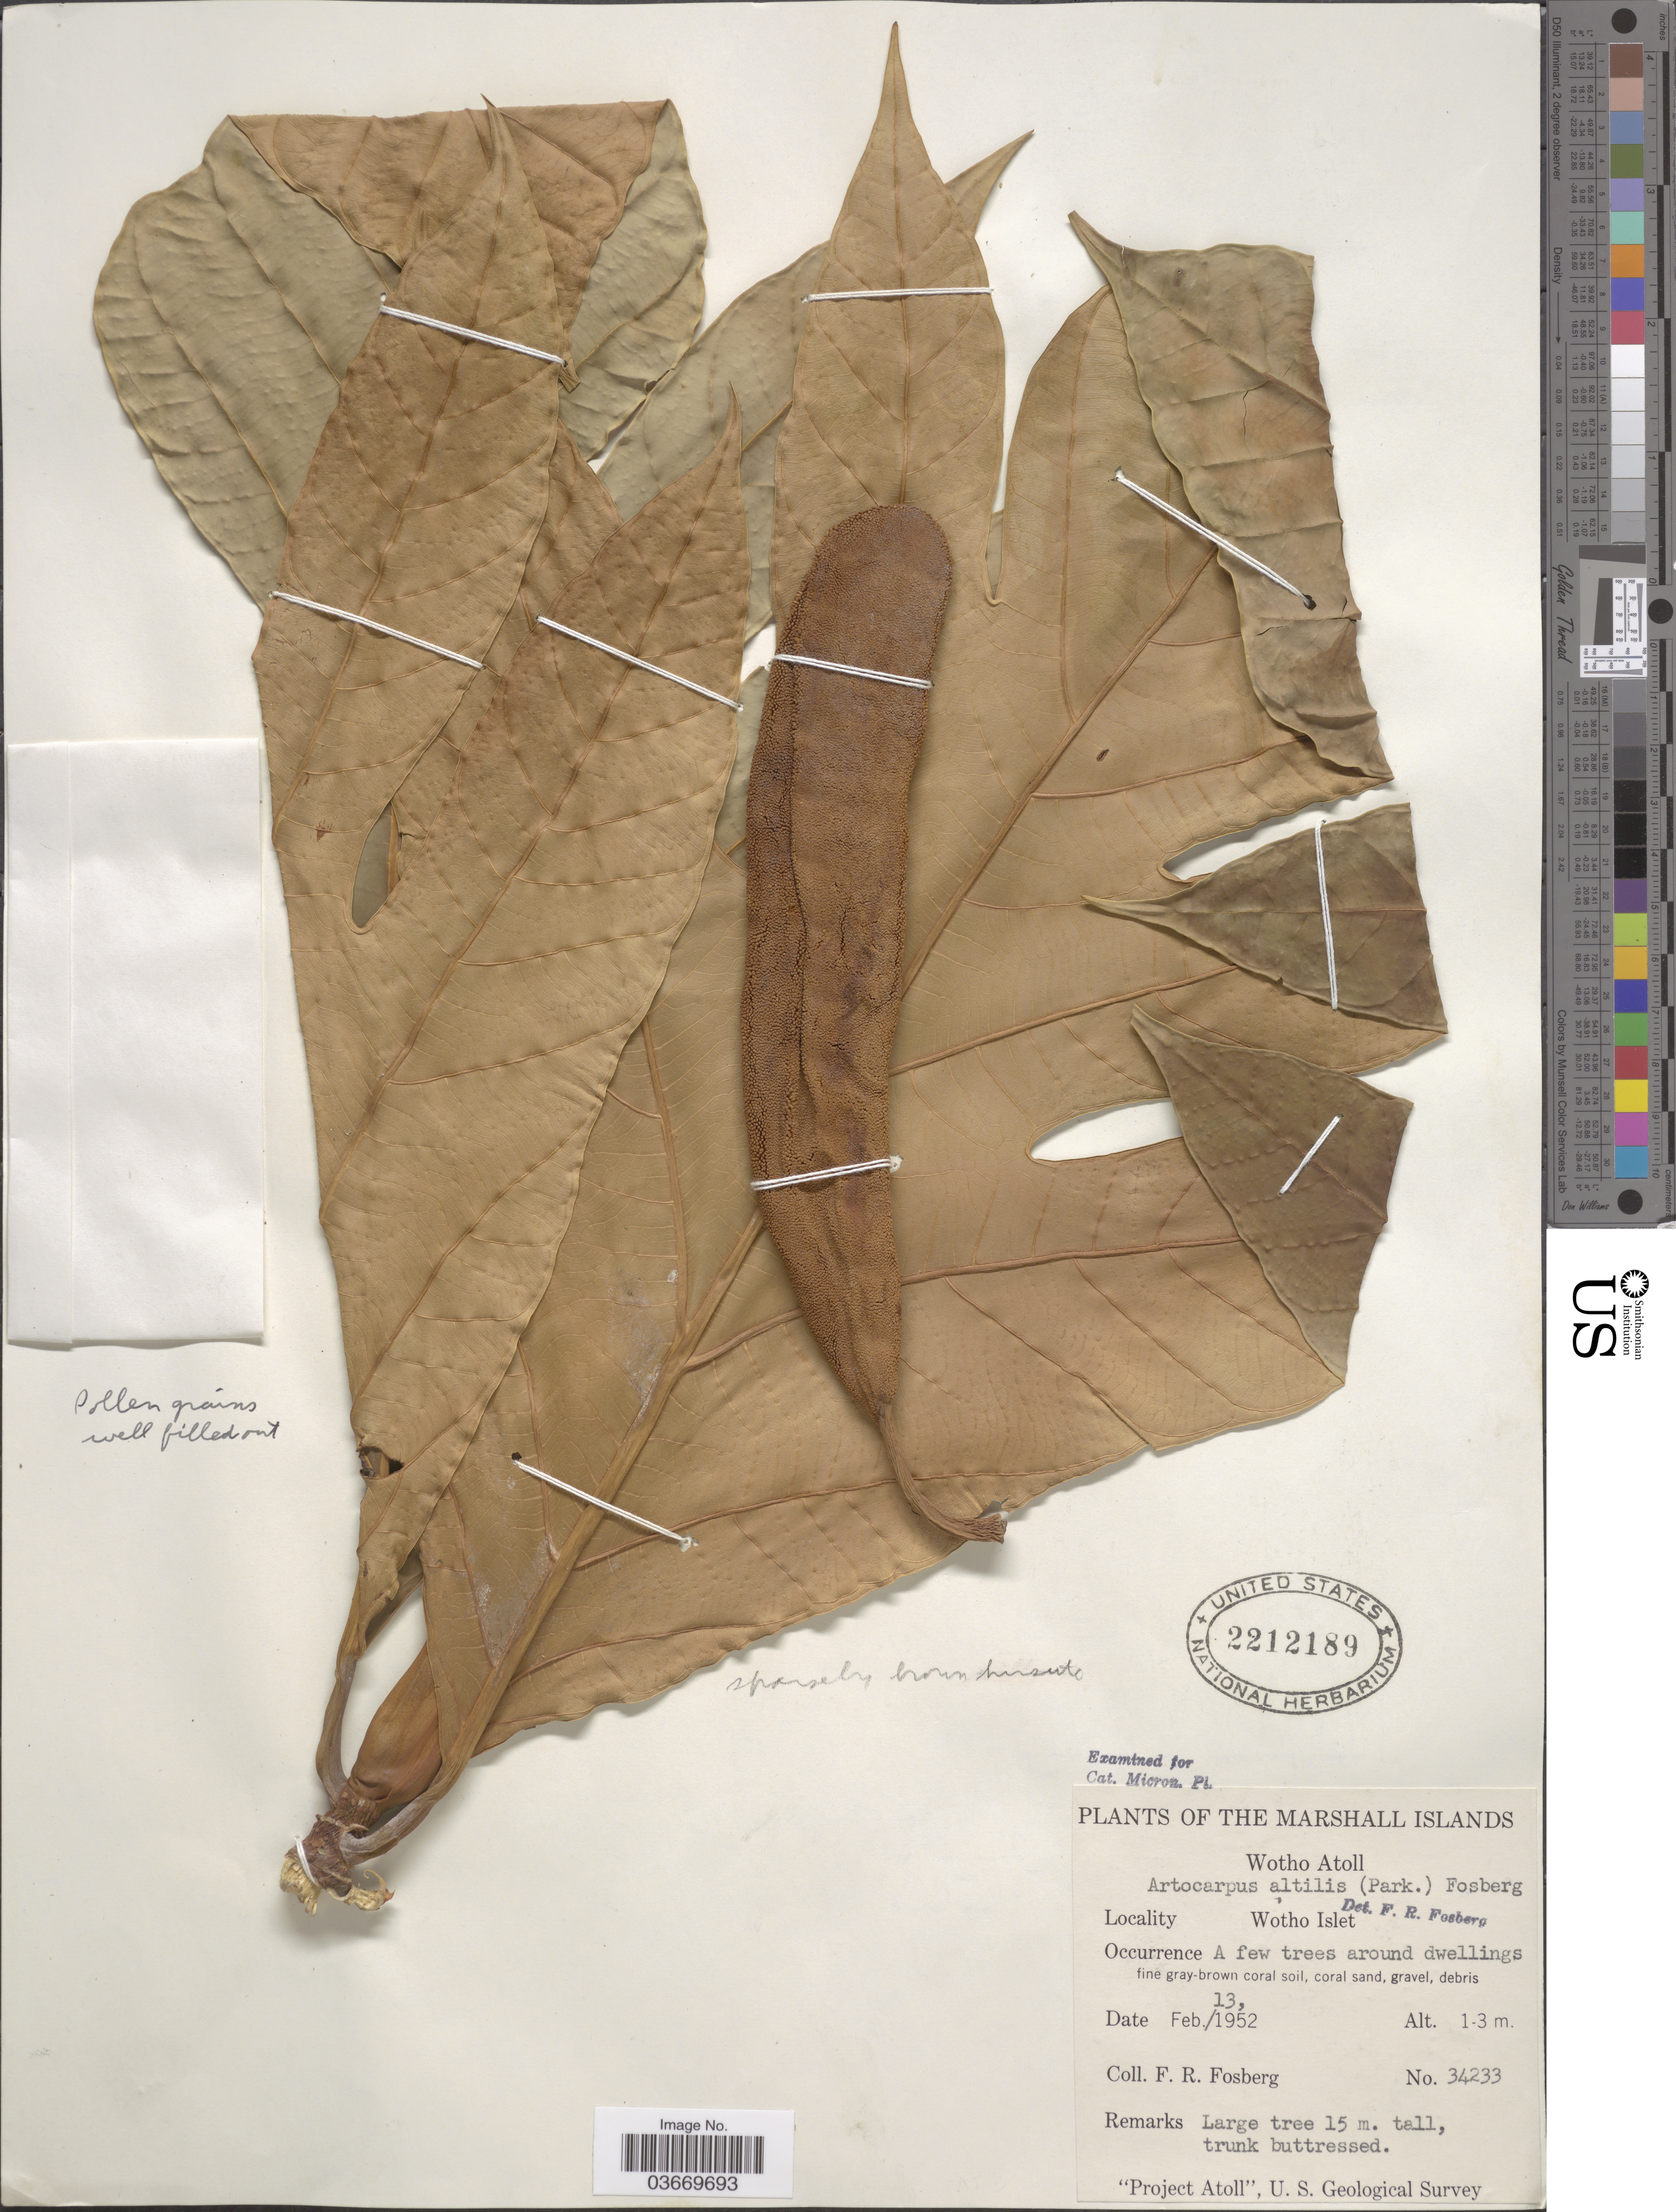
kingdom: Plantae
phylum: Tracheophyta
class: Magnoliopsida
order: Rosales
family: Moraceae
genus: Artocarpus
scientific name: Artocarpus altilis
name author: (Parkinson) Fosberg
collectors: F. R. Fosberg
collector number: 34233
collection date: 1952-02-13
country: Marshall Islands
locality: The Marshal Islands. Wotho Atoll. Wotho Islet.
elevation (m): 1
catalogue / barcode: US 2212189